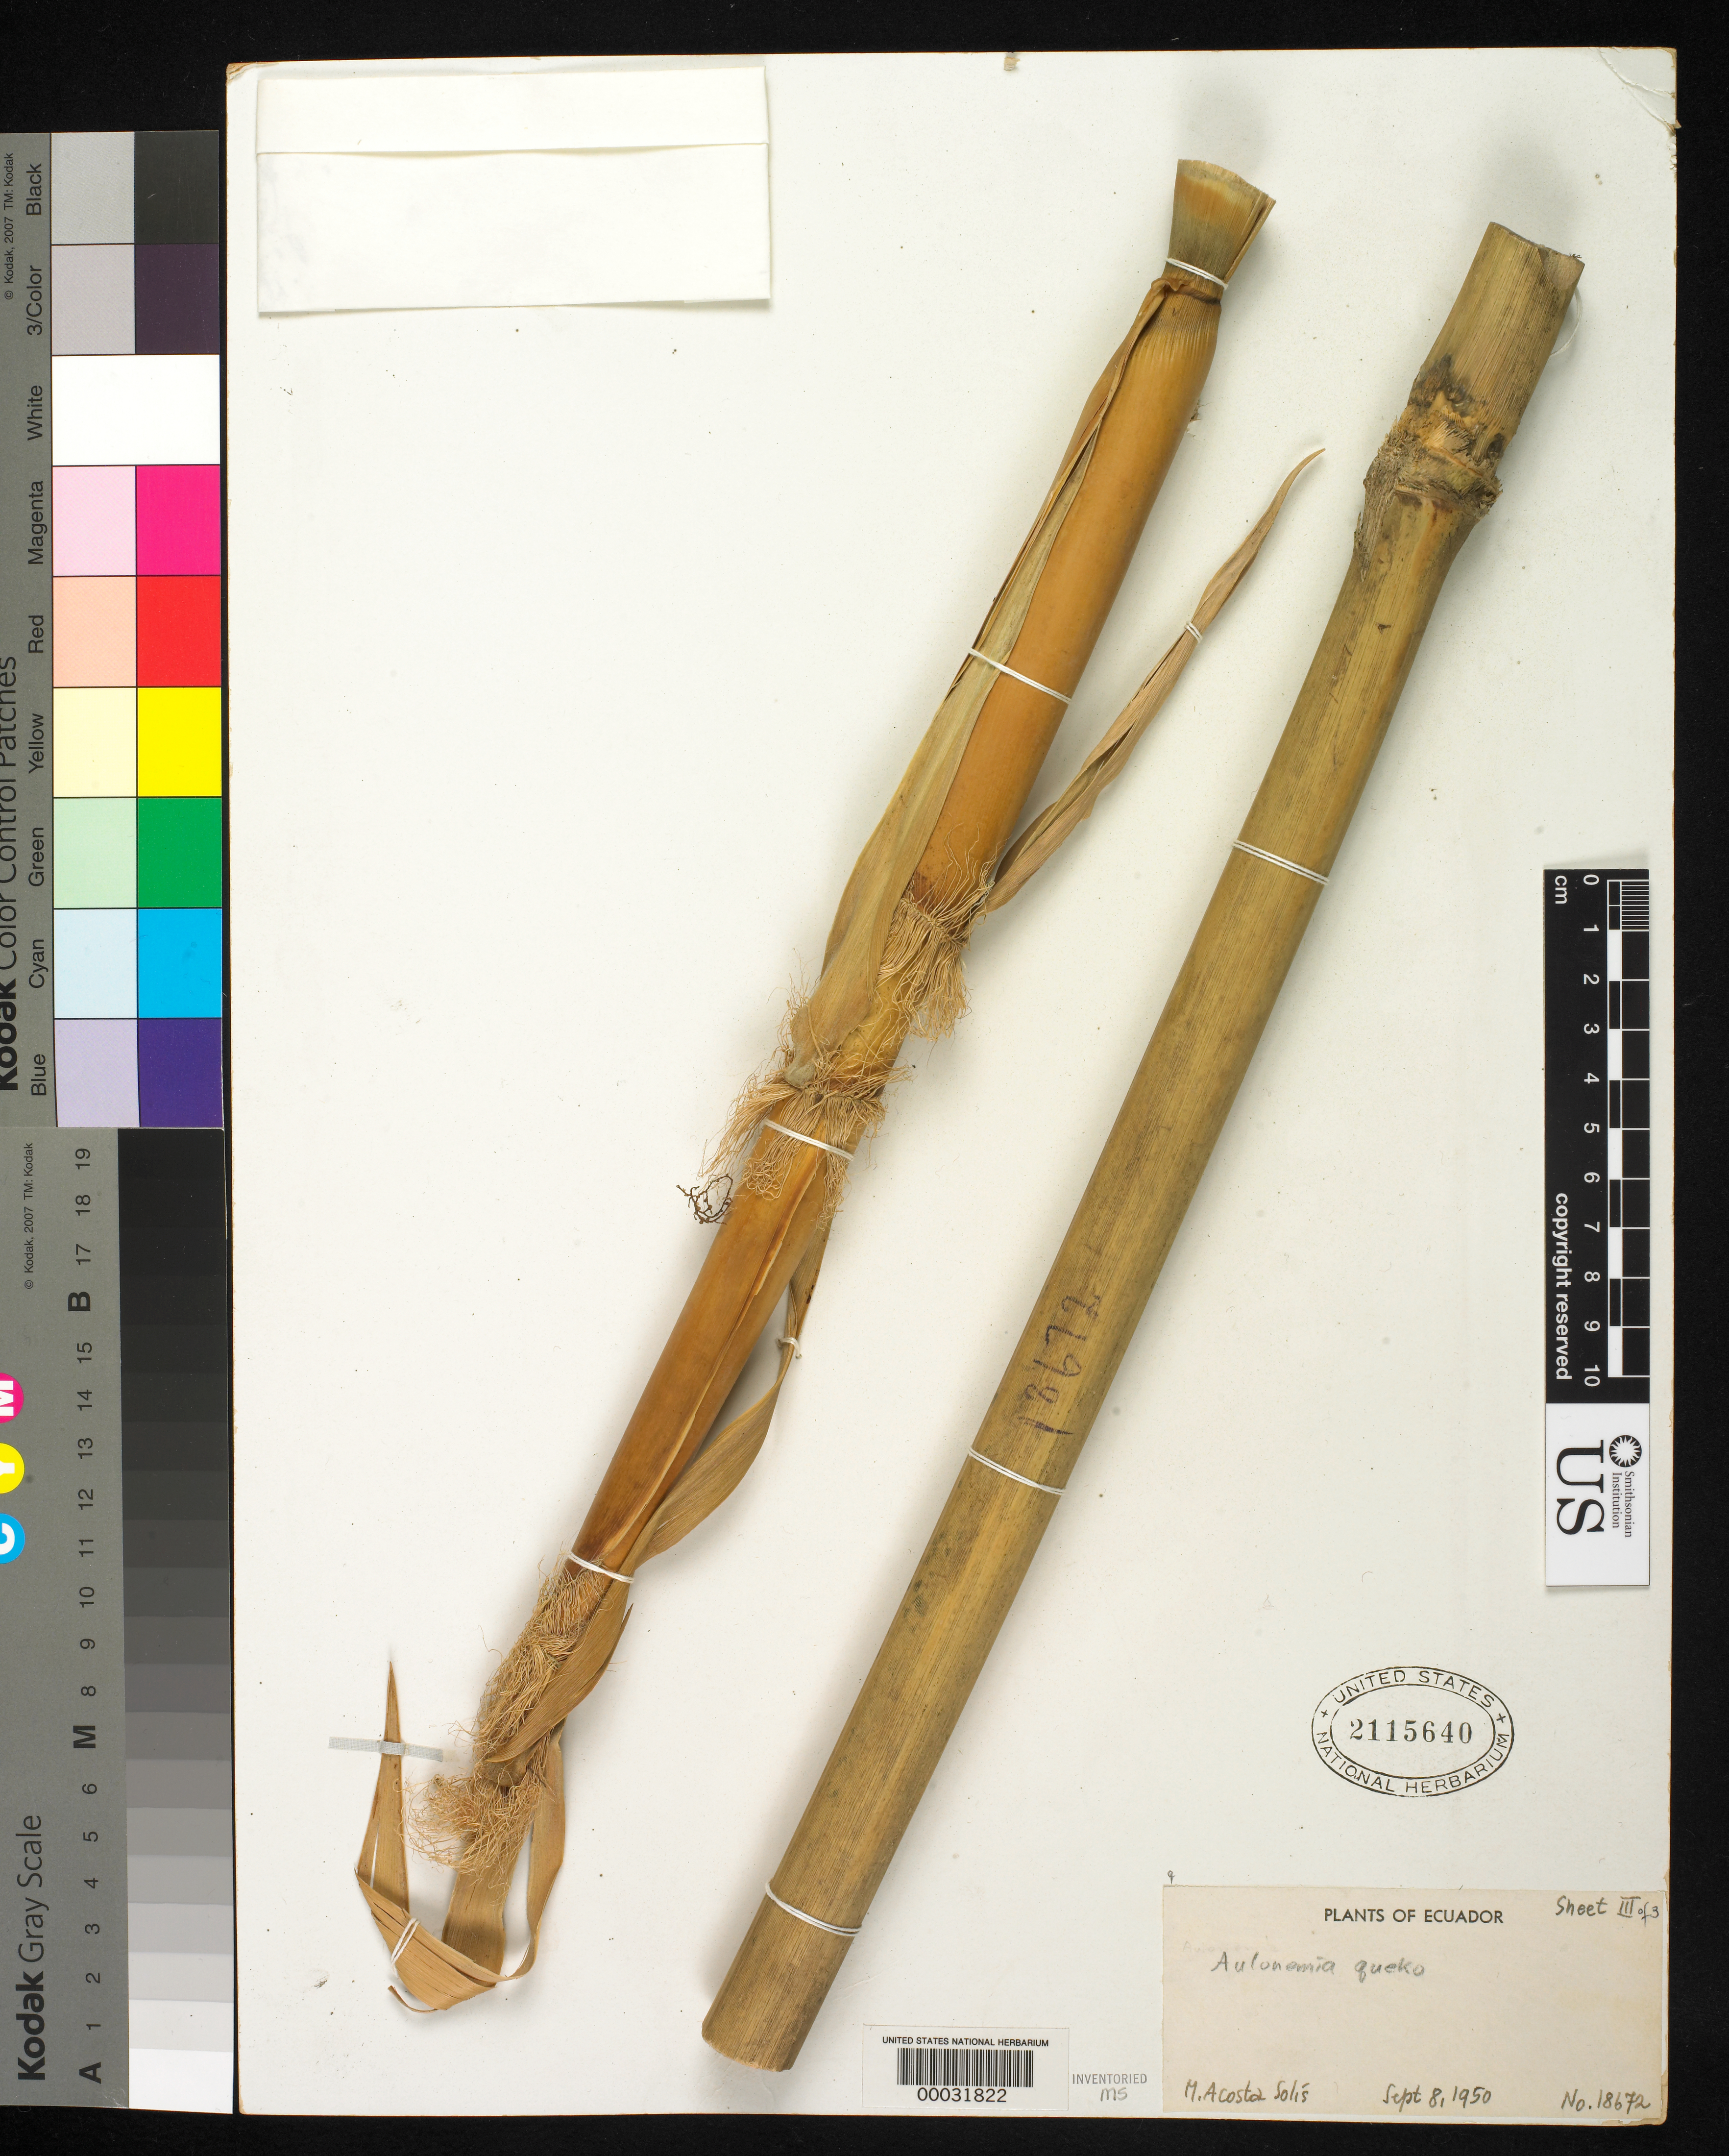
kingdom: Plantae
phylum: Tracheophyta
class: Liliopsida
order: Poales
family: Poaceae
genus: Aulonemia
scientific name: Aulonemia queko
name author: Goudot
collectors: M. Acosta Solis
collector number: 18672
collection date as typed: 08 Sep 1950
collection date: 1950-09-08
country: Ecuador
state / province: Imbabura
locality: Pan de Azucar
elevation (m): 2600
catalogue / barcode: US 2115640